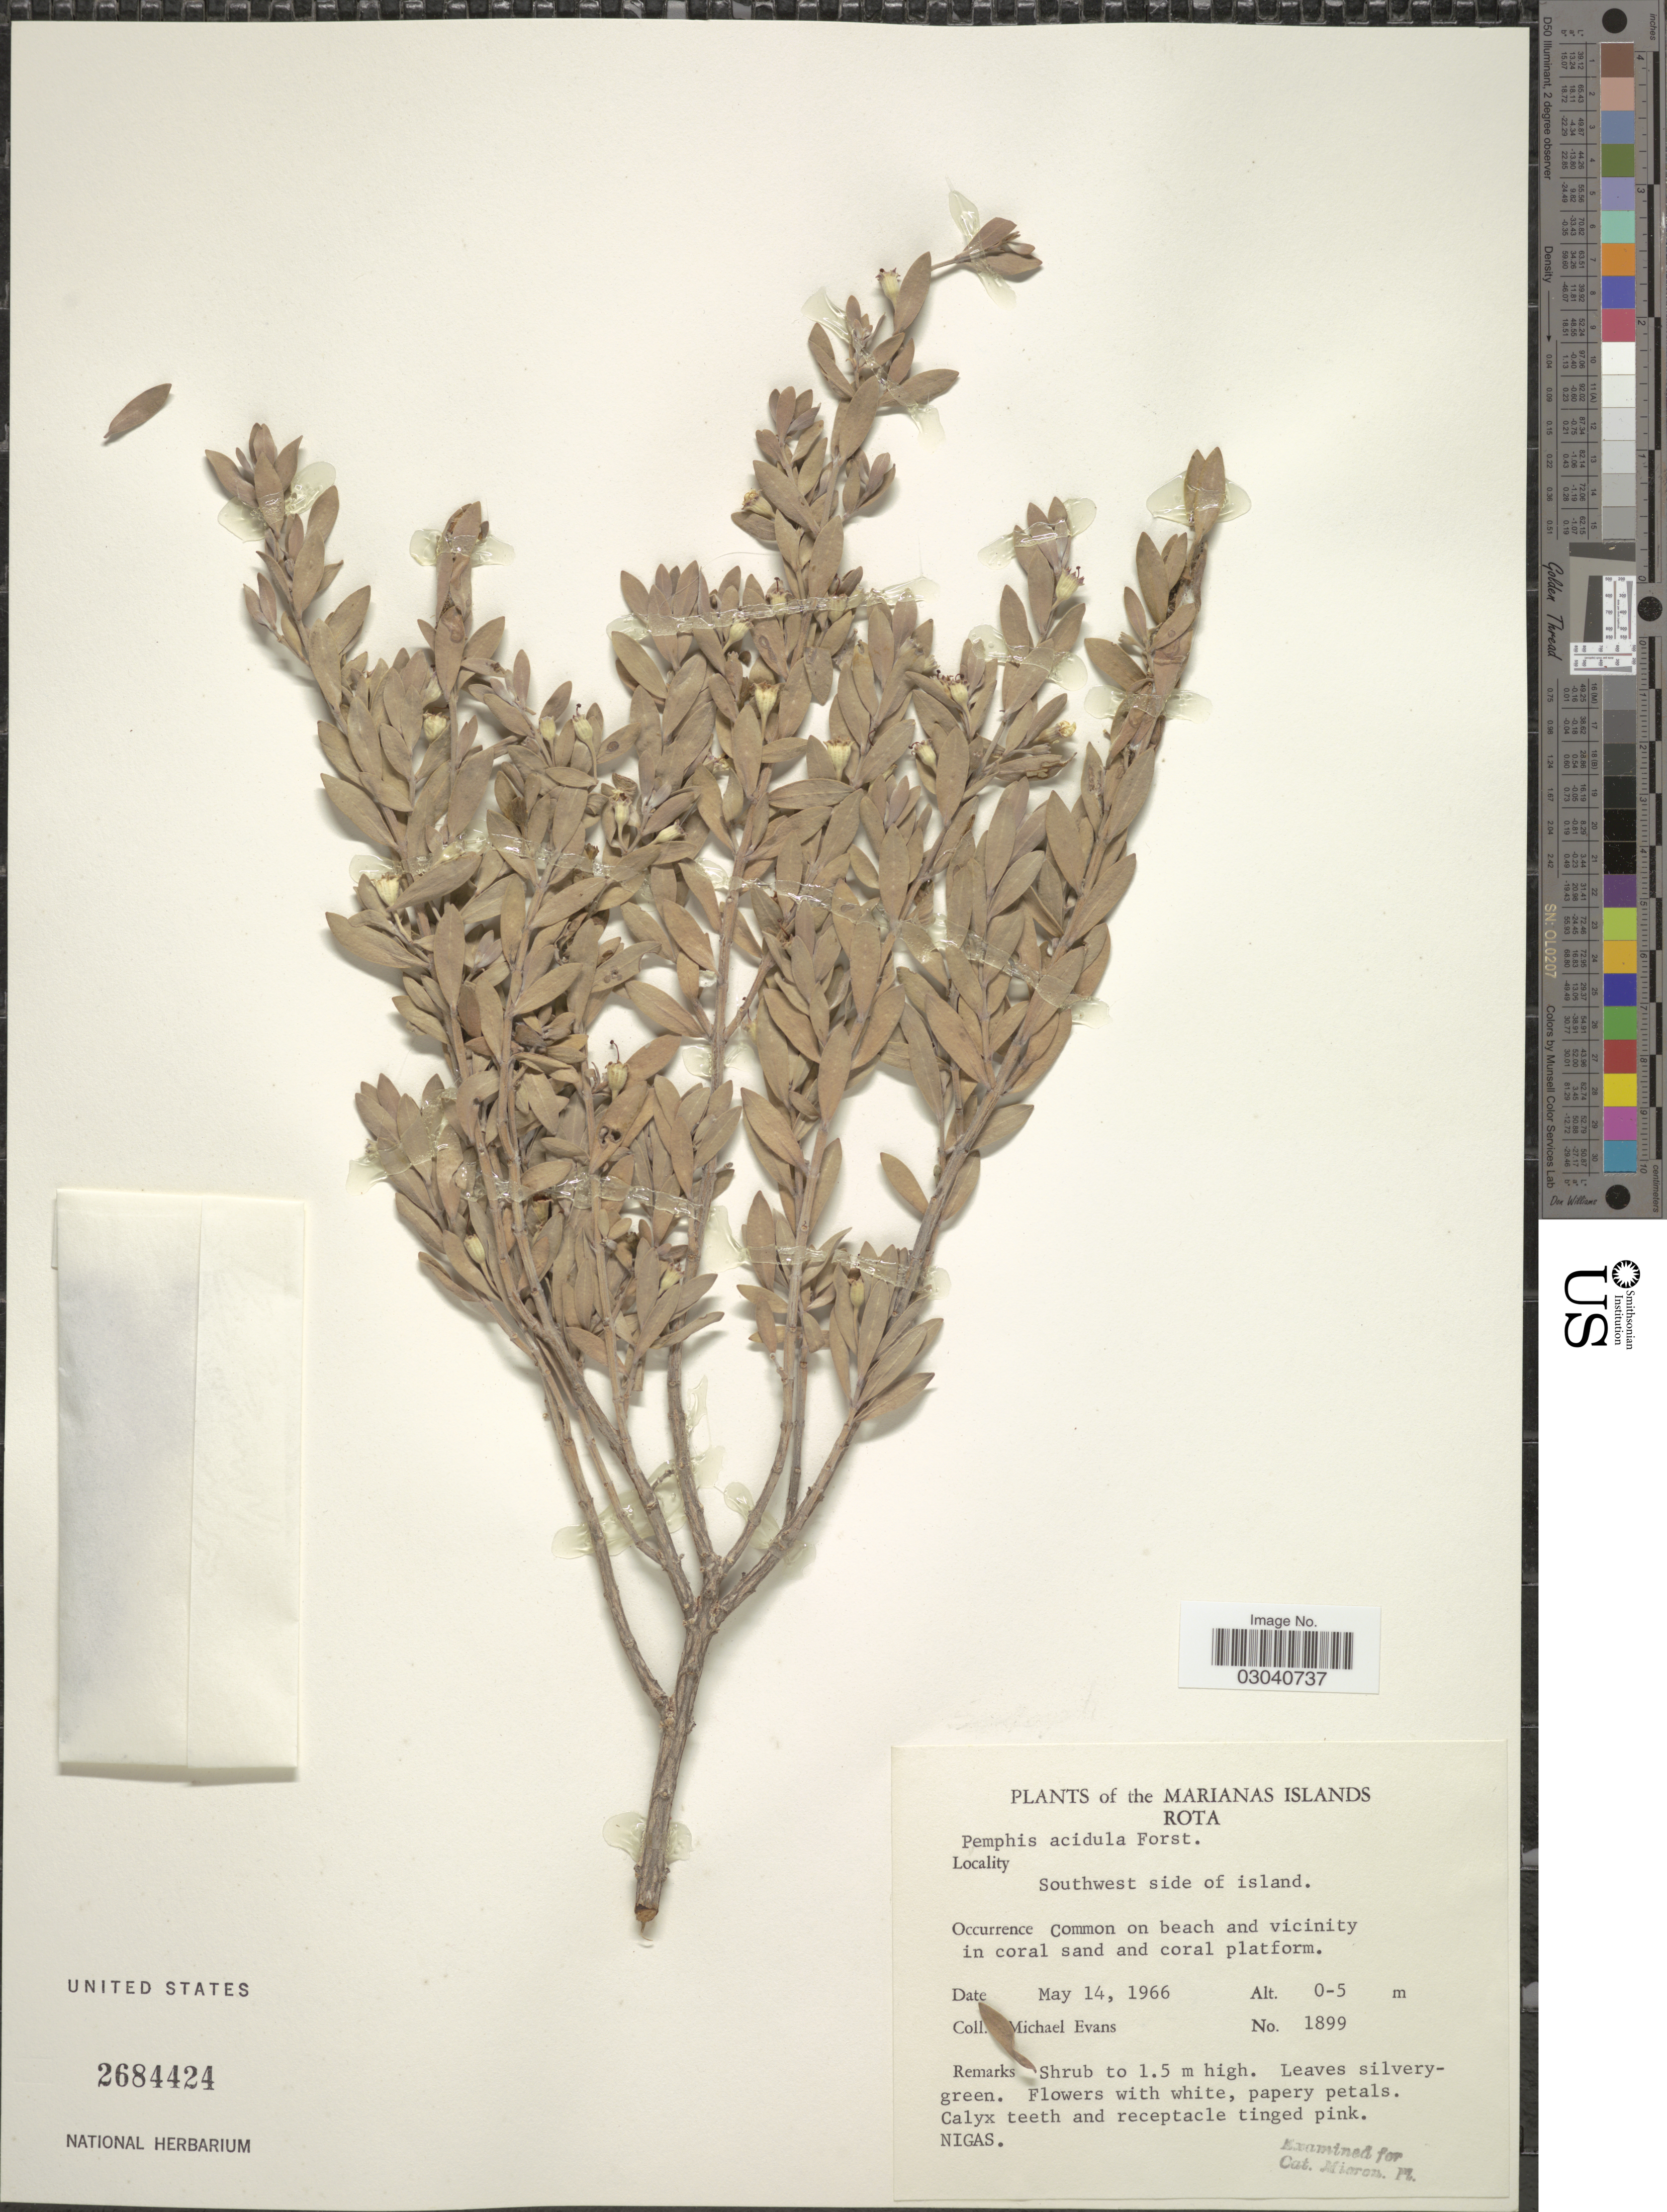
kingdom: Plantae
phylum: Tracheophyta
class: Magnoliopsida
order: Myrtales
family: Lythraceae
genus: Pemphis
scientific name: Pemphis acidula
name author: J.R. Forst. & G. Forst.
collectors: M. Evans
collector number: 1899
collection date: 1966-05-14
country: Northern Mariana Islands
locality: The Marianas Islands. Rota. Southwest side of island.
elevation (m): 0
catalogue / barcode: US 2684424